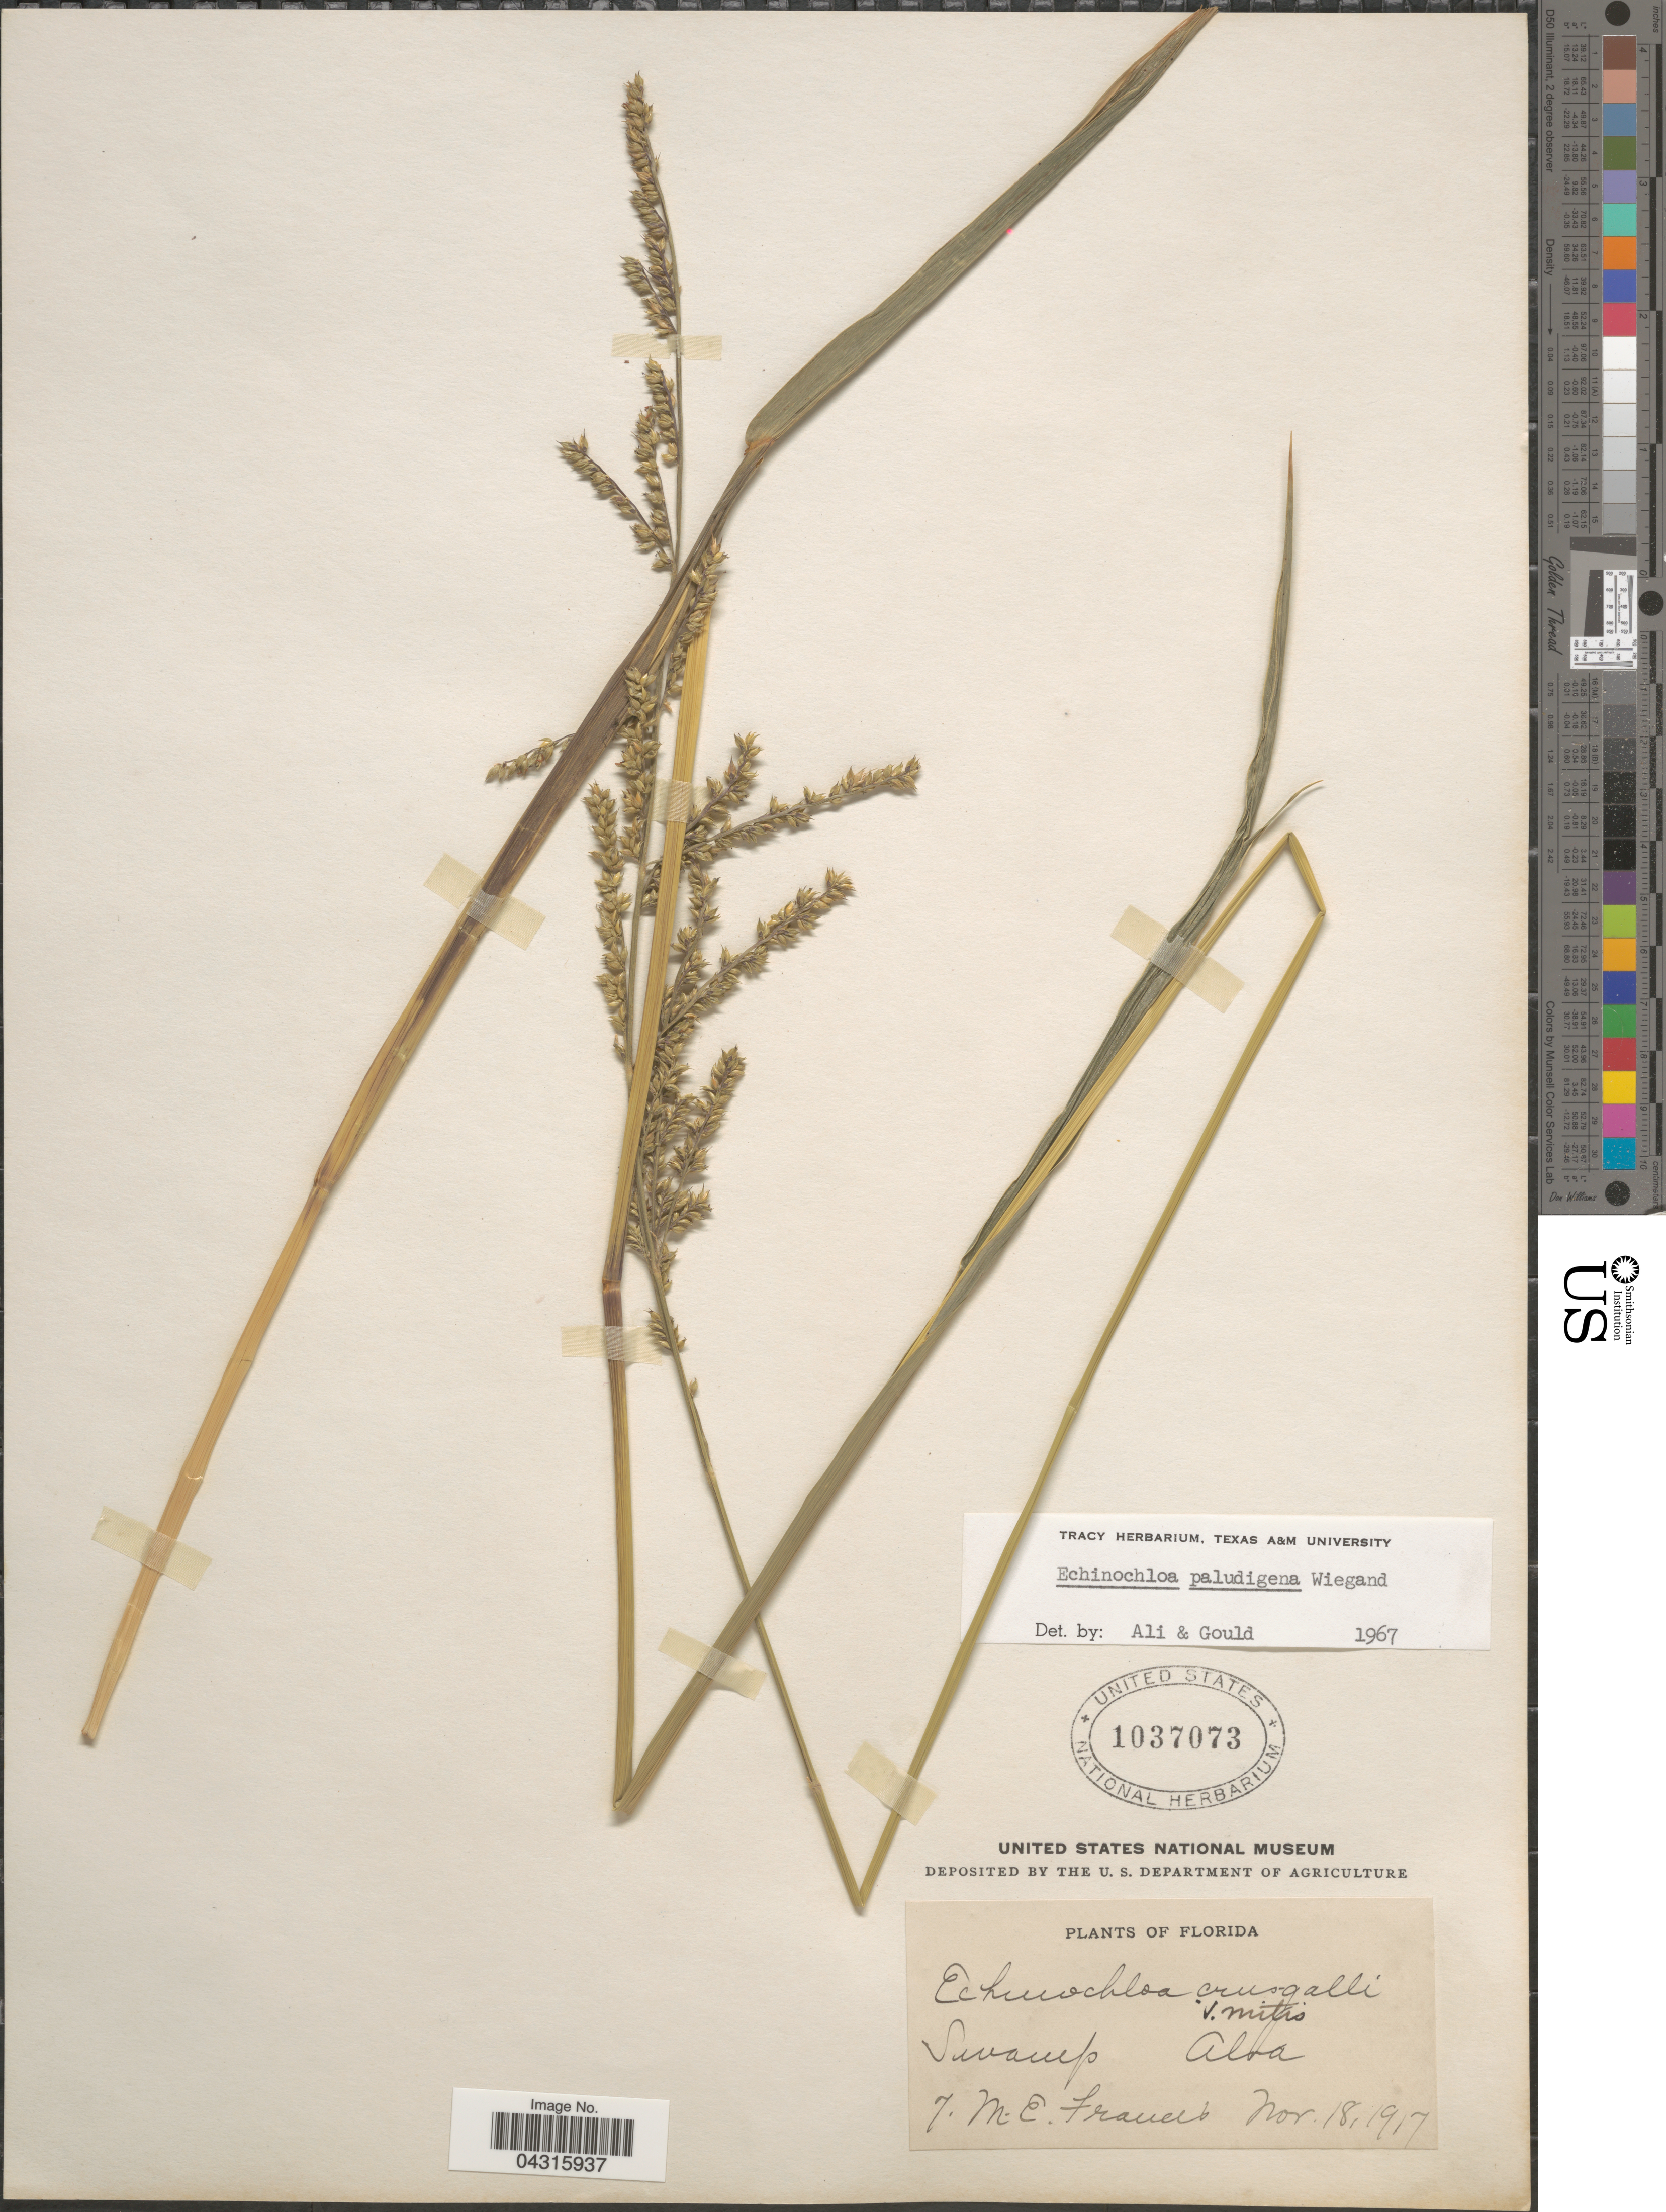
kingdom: Plantae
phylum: Tracheophyta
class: Liliopsida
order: Poales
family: Poaceae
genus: Echinochloa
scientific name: Echinochloa paludigena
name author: Wiegand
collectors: M. E. Francis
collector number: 7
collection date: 1917-11-18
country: United States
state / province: Florida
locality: Swamp Alva.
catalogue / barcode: US 1037073